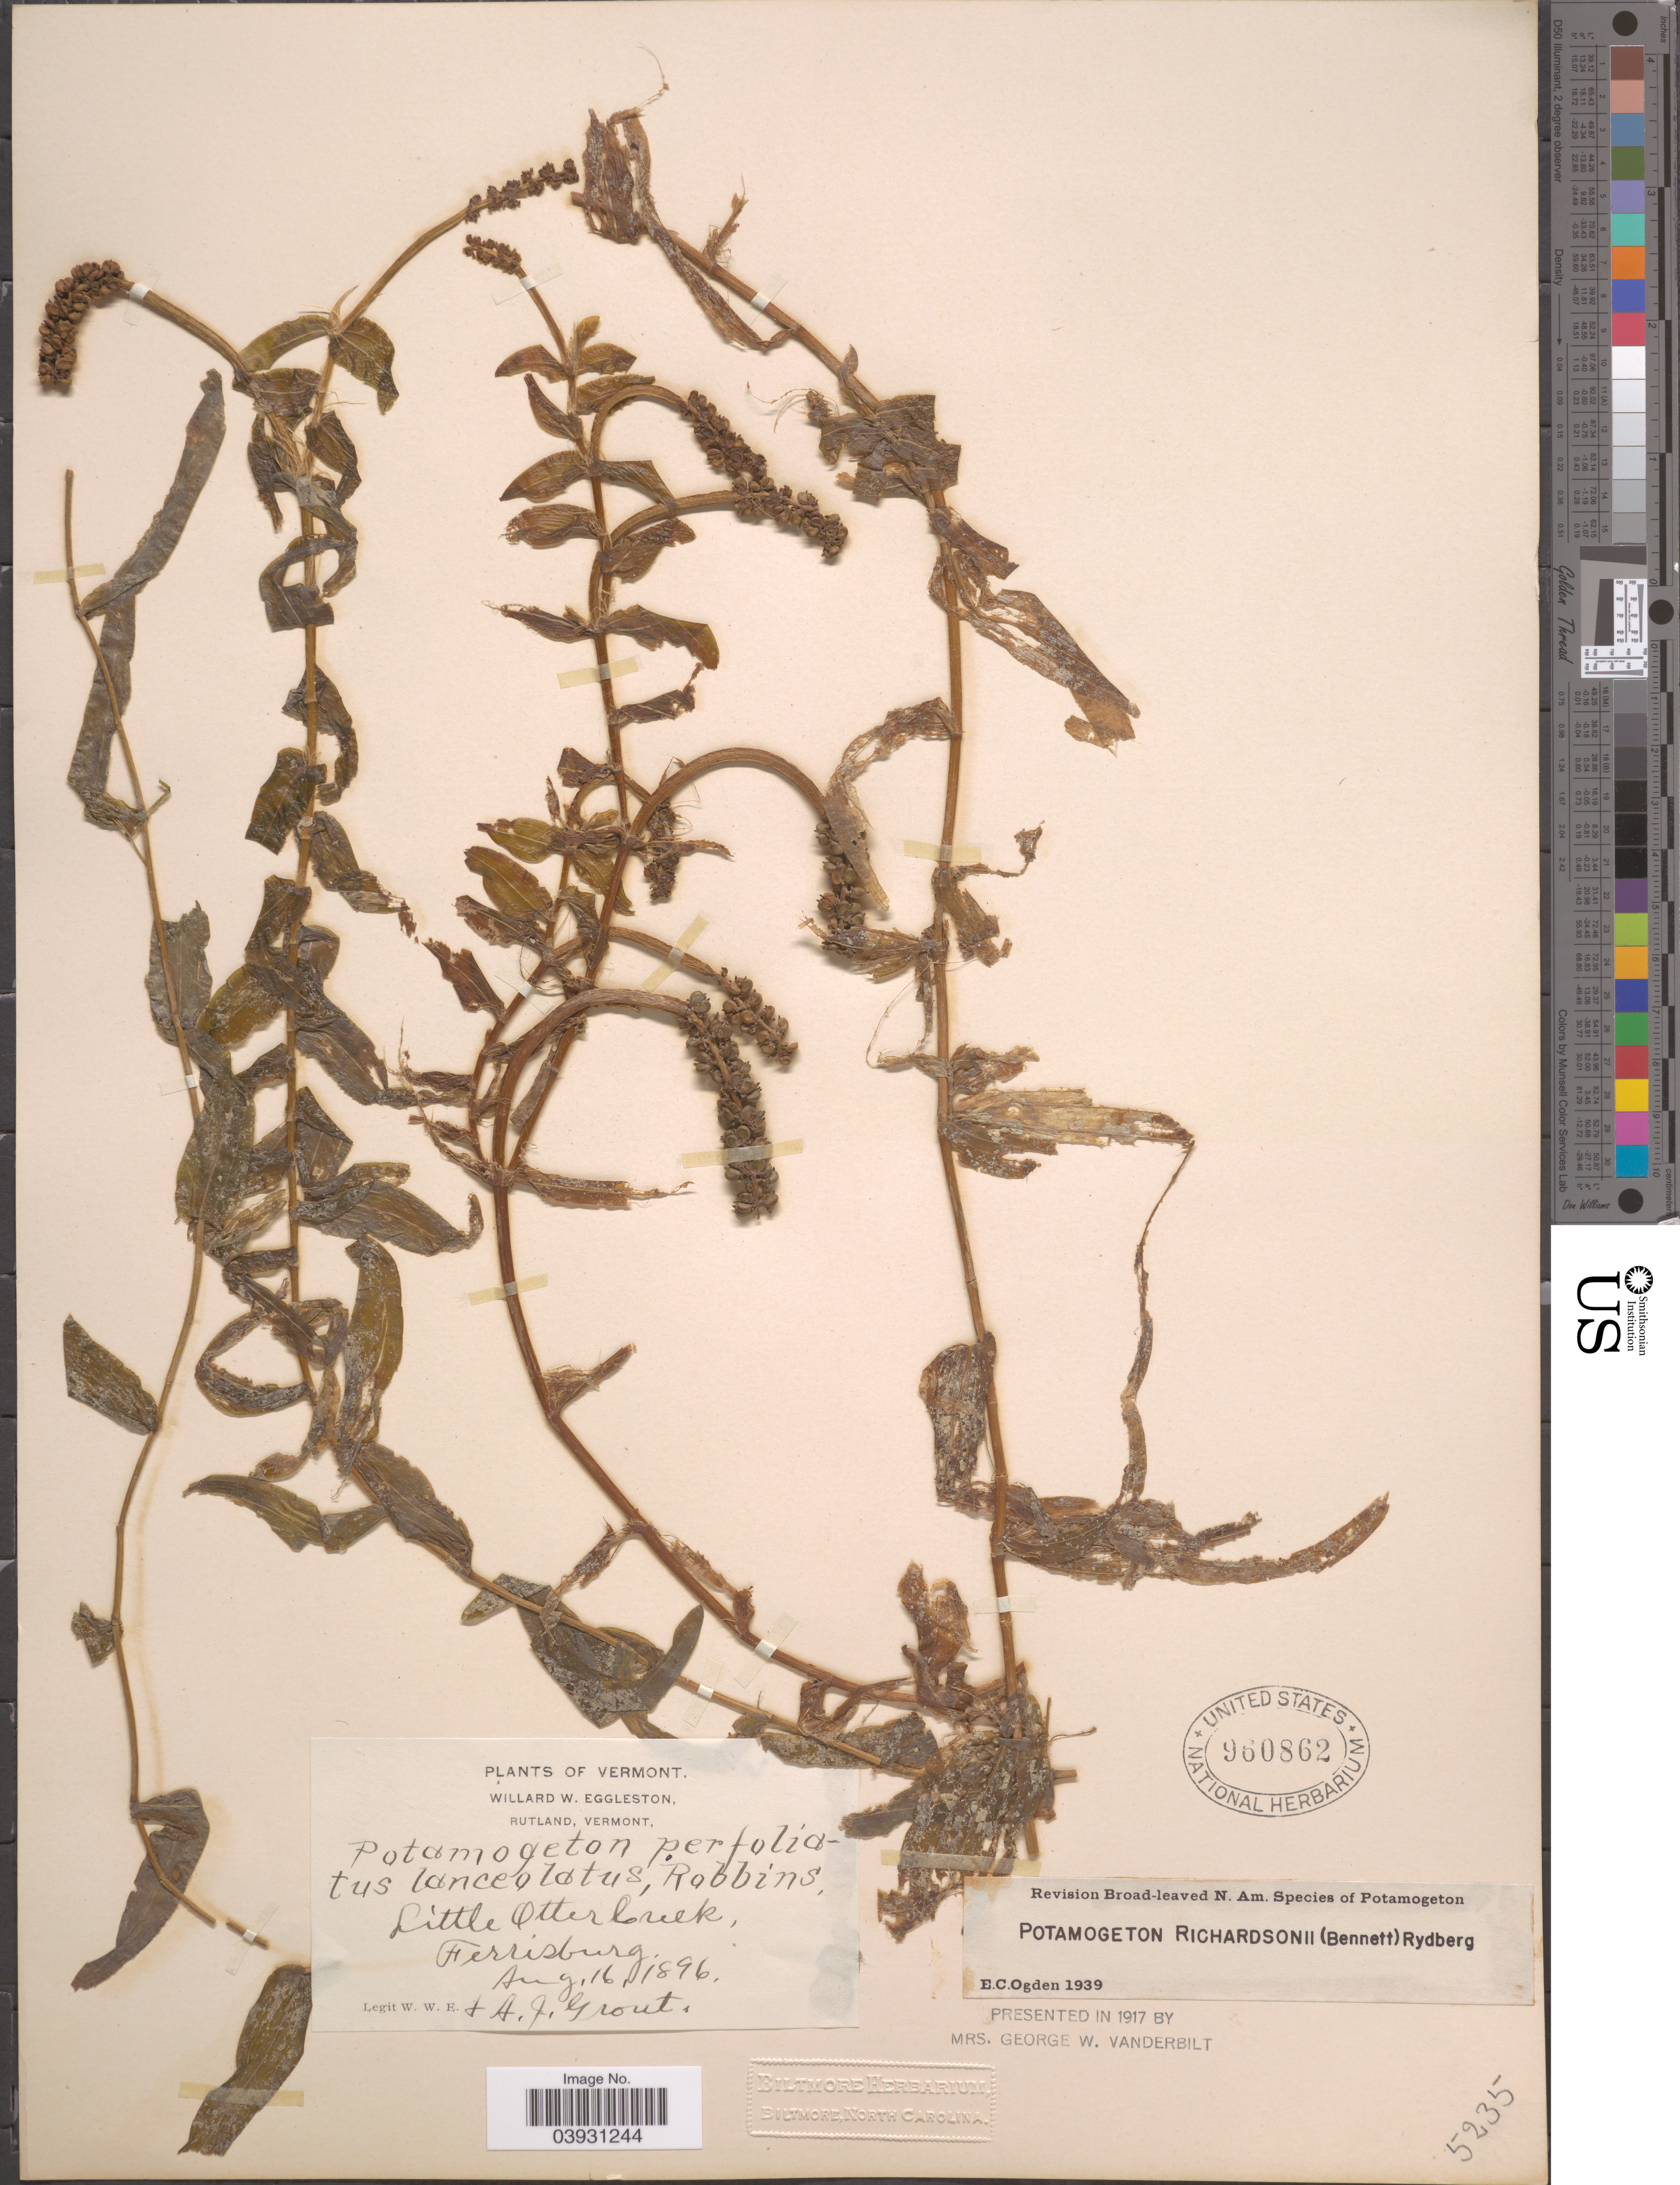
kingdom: Plantae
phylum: Tracheophyta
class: Liliopsida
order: Alismatales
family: Potamogetonaceae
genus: Potamogeton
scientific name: Potamogeton richardsonii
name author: (A.W. Benn.) Rydb.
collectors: W. W. Eggleston & A. J. Grout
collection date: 1896-08-16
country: United States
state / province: Vermont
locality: Little Otter Creek, Ferrisburg.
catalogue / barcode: US 960862